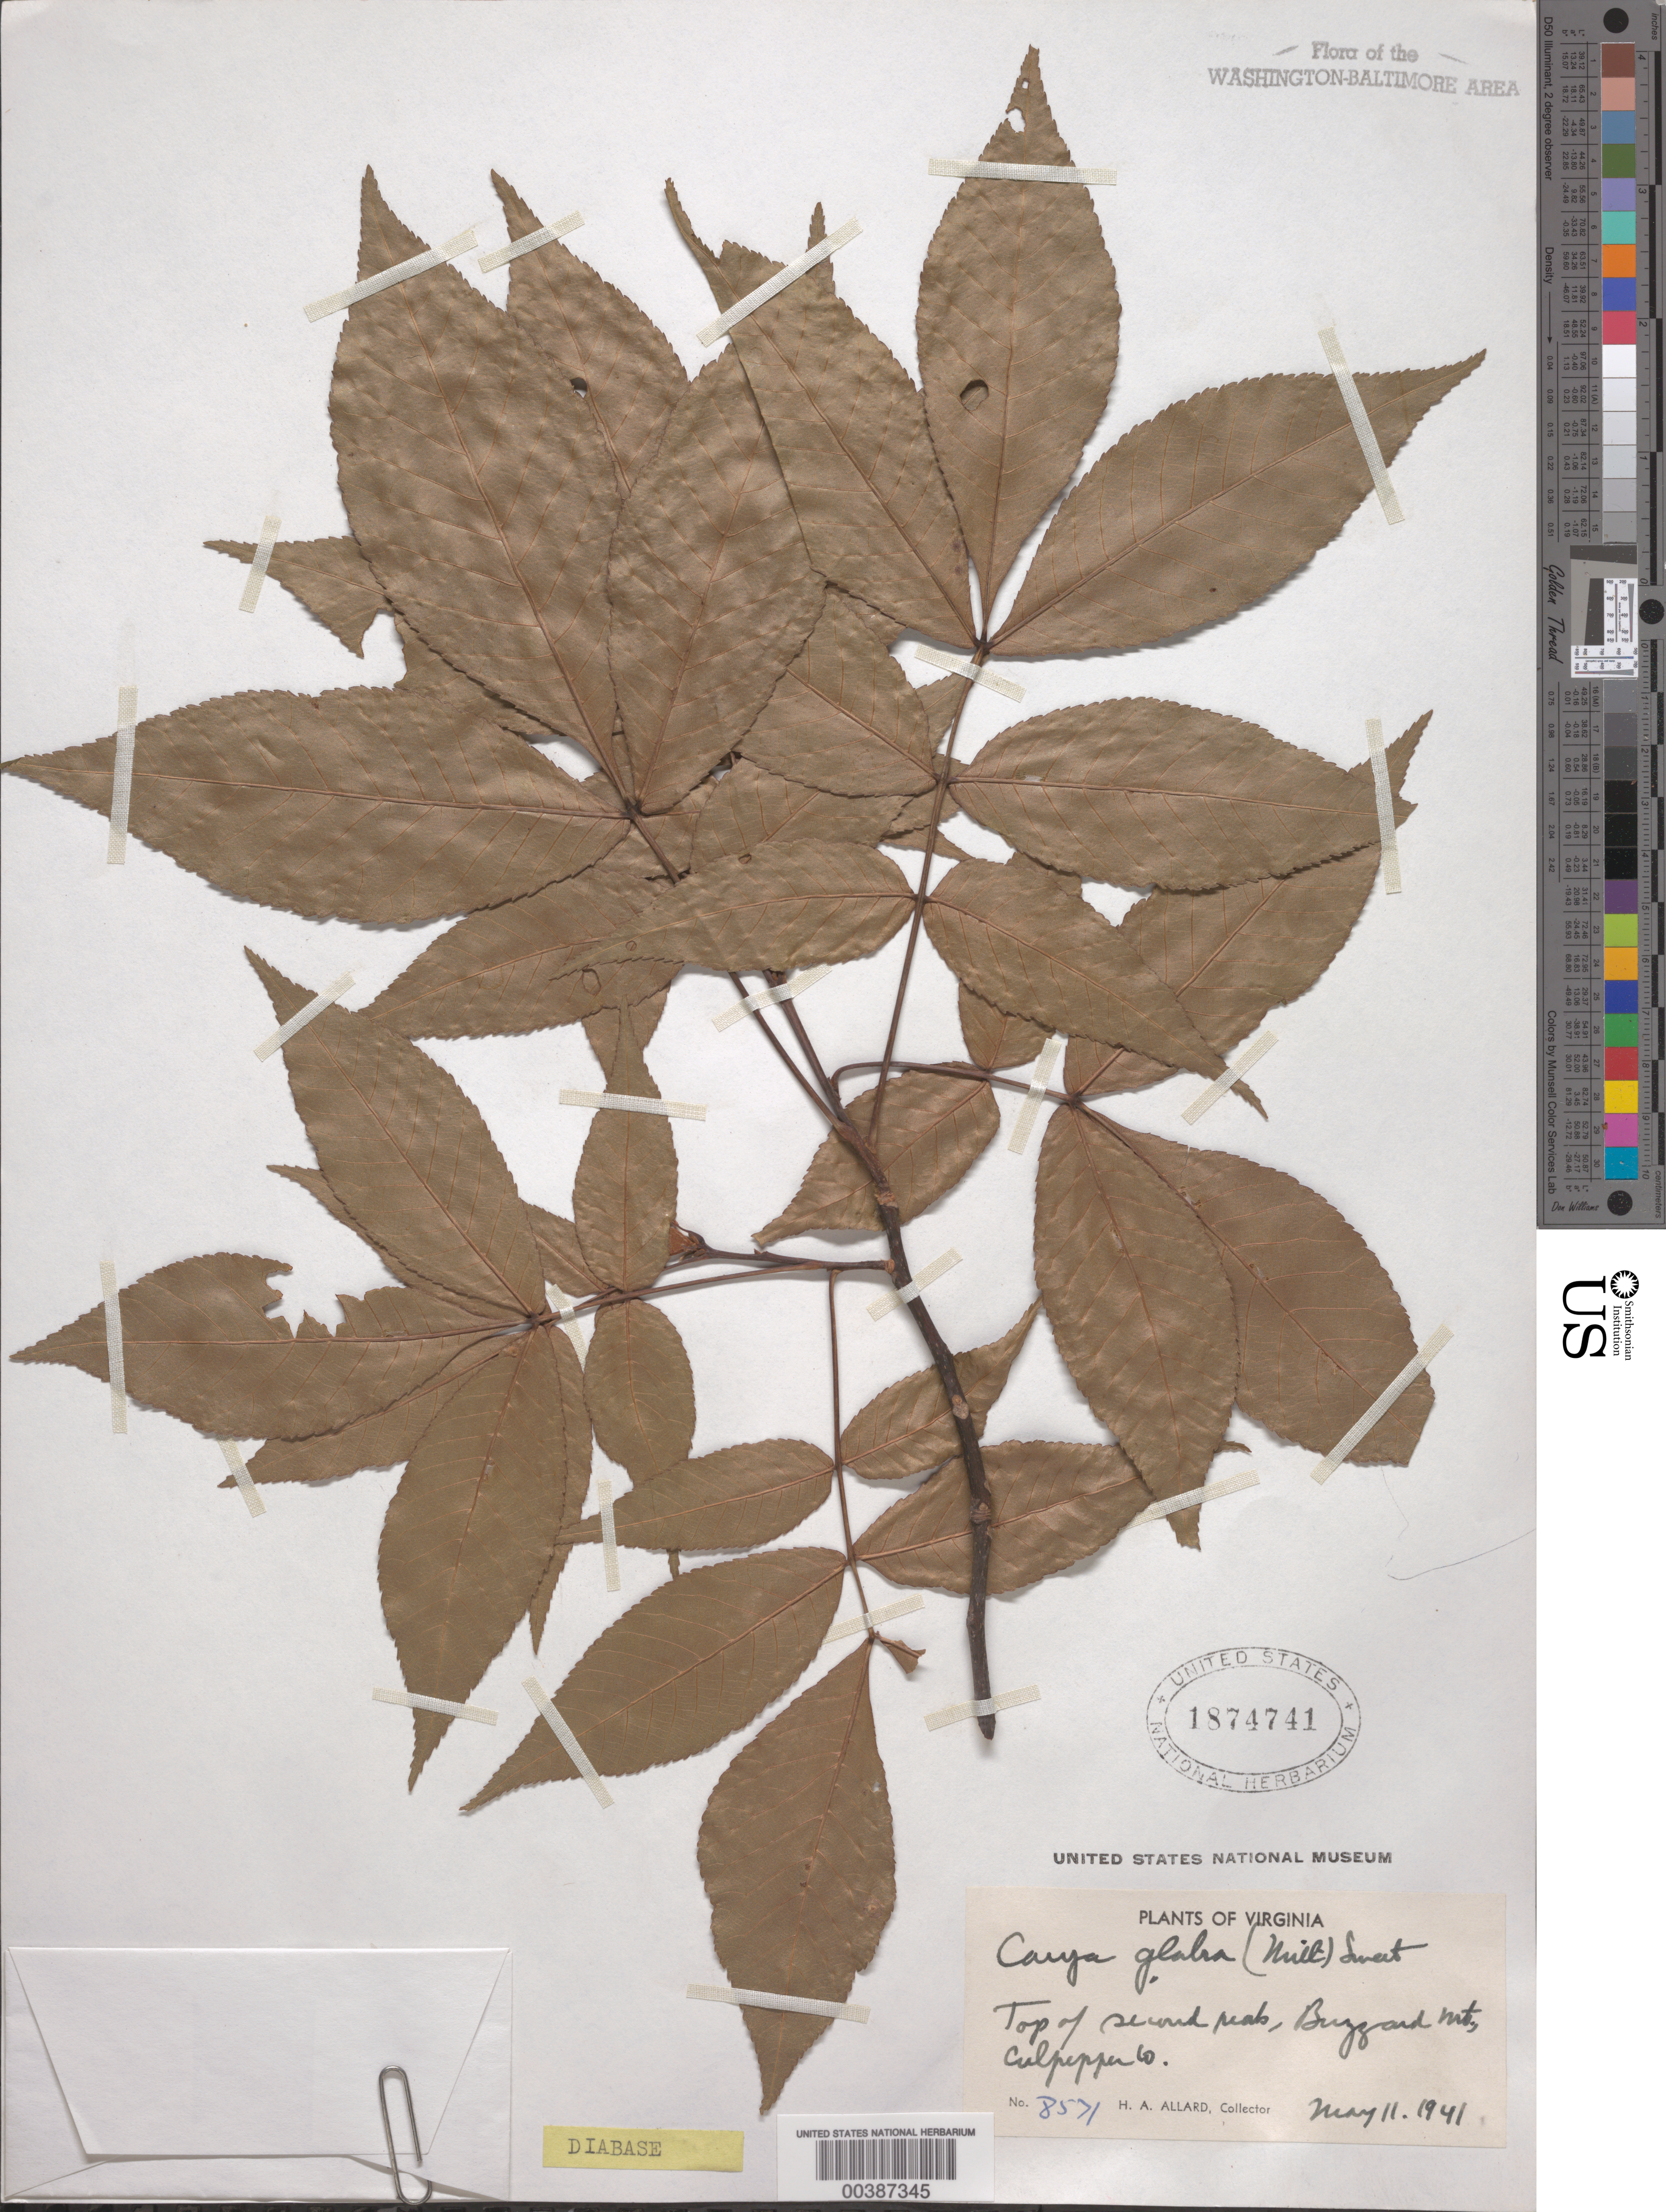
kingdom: Plantae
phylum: Tracheophyta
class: Magnoliopsida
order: Fagales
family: Juglandaceae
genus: Carya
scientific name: Carya glabra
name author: (Mill.) Sweet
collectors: H. A. Allard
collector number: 8571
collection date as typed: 11 May 1941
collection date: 1941-05-11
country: United States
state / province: Virginia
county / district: Culpeper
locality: Buzzard Mountain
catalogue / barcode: US 1874741